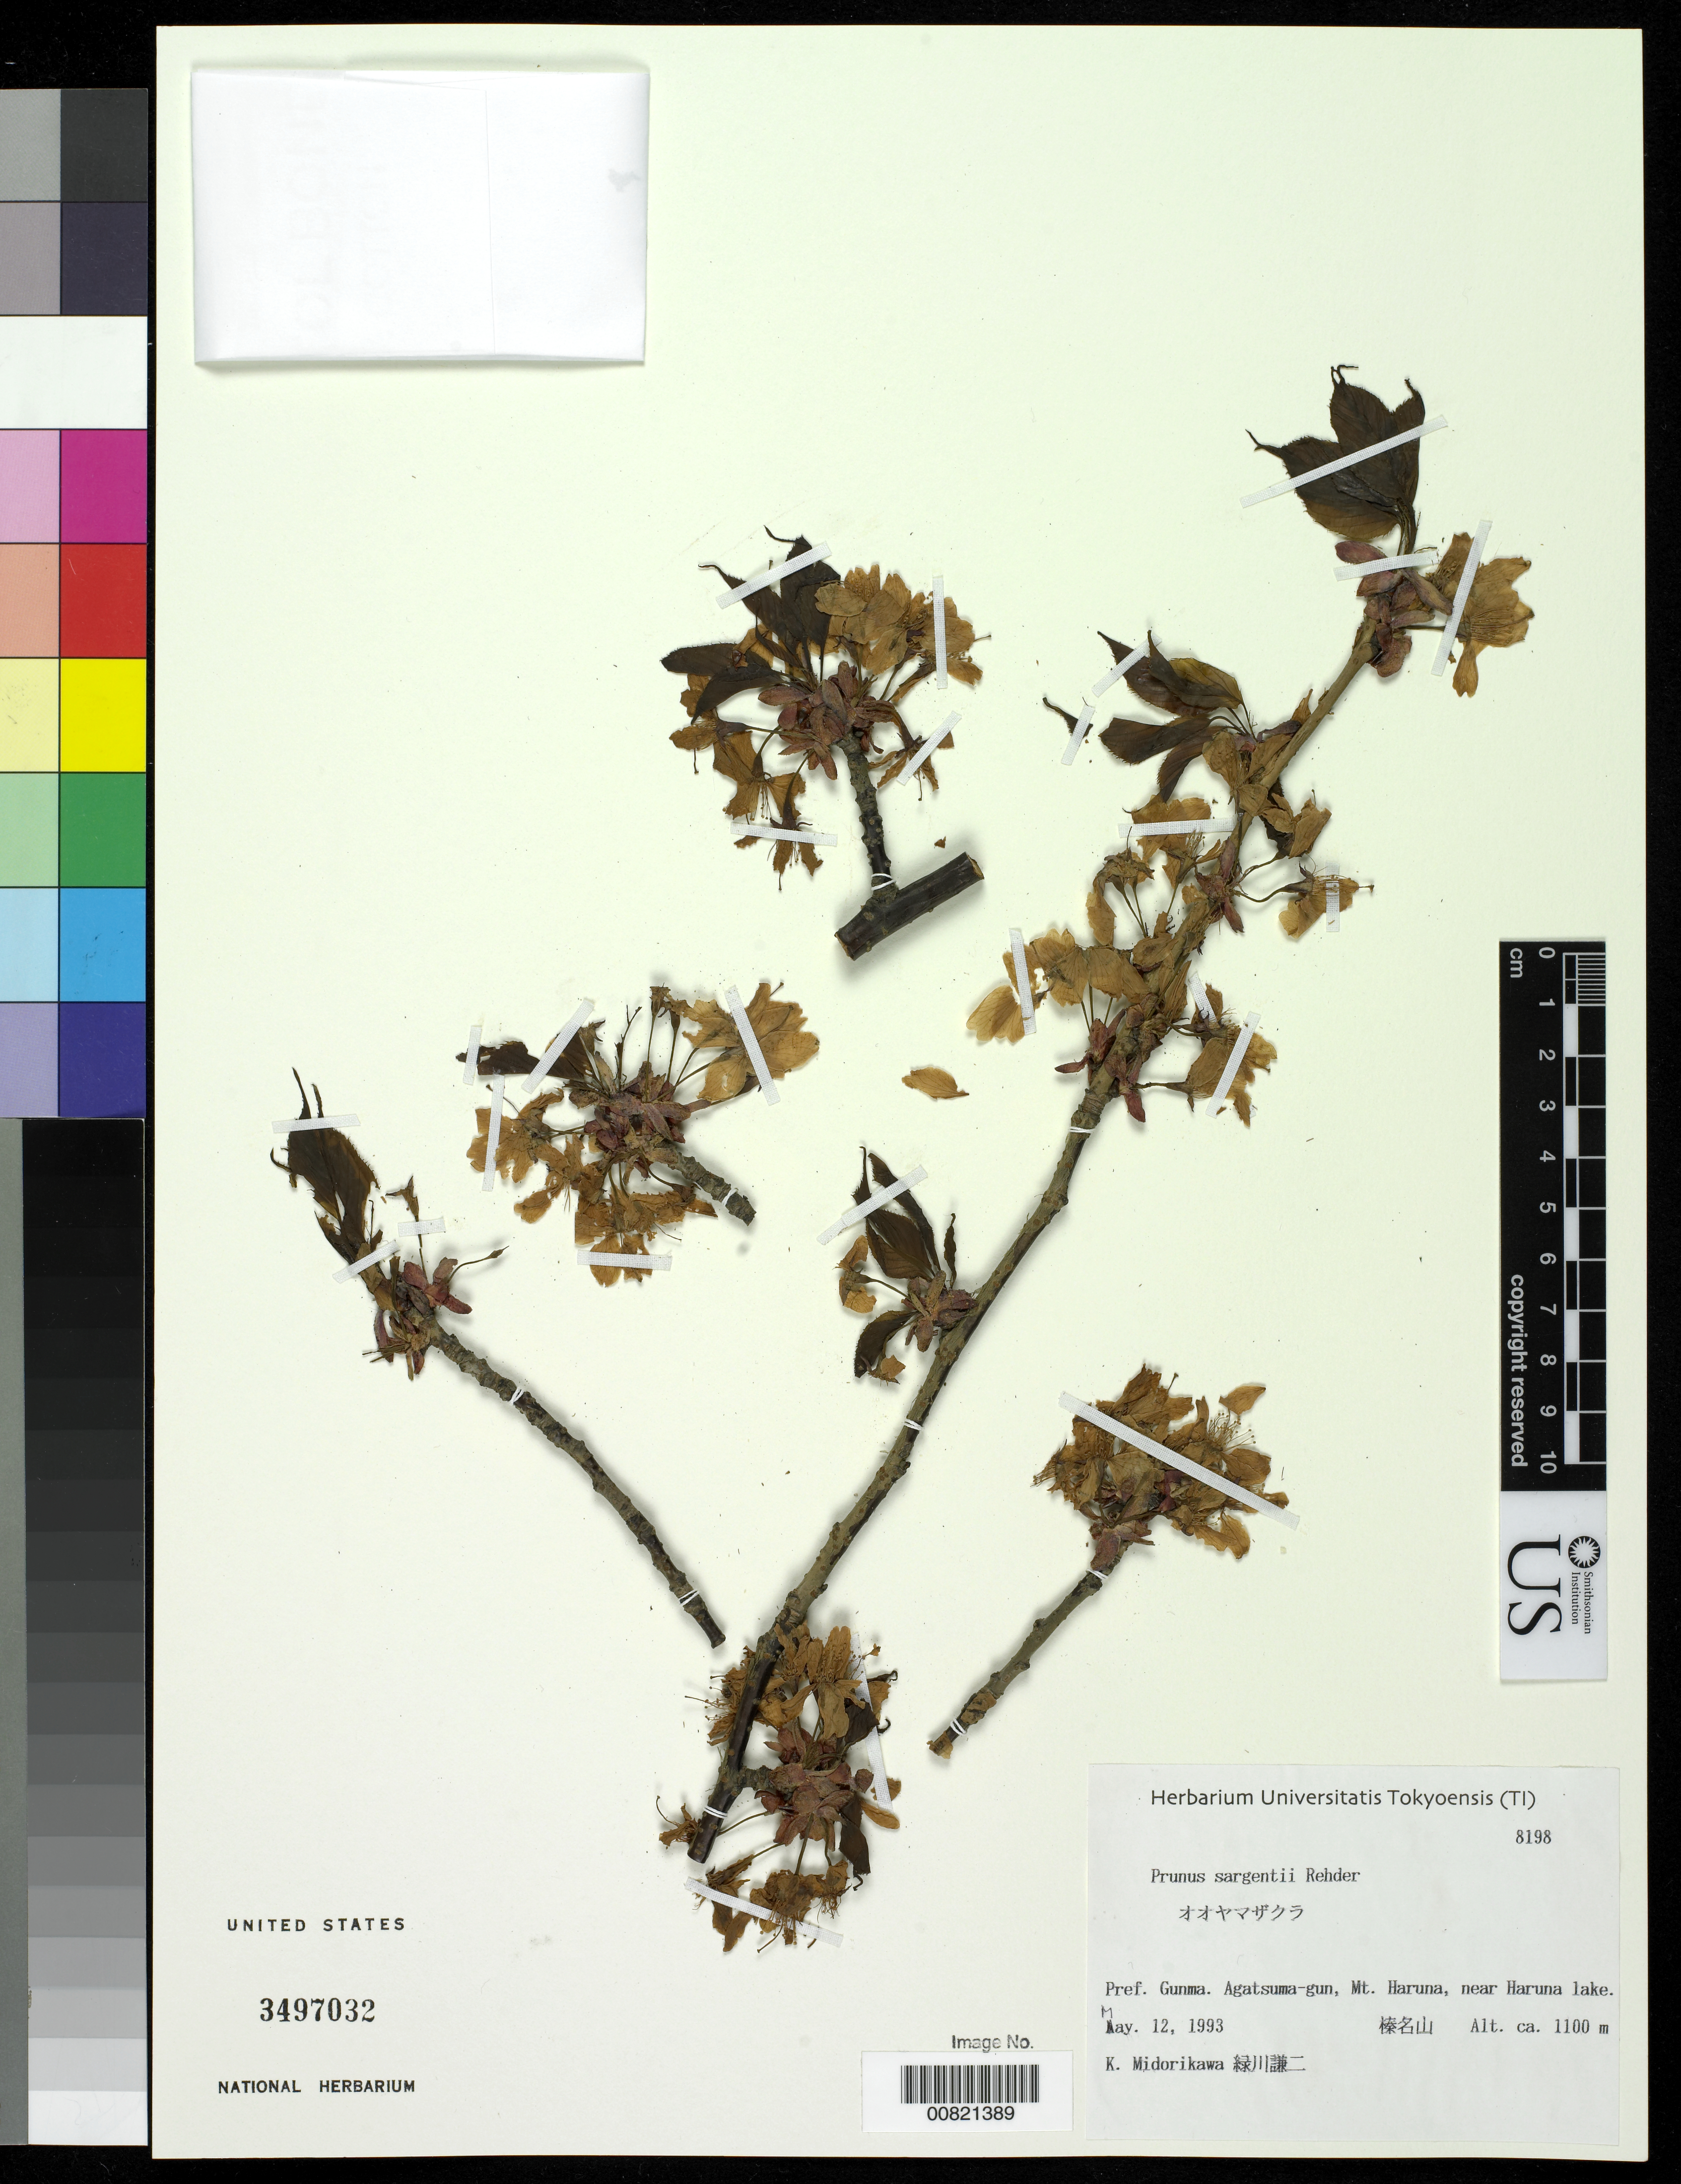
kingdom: Plantae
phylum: Tracheophyta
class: Magnoliopsida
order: Rosales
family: Rosaceae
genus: Prunus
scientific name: Prunus sargentii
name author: Rehder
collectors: K. Midorikawa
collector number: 8198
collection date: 1993-05-12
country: Japan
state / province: Gunma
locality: Agatsuma-gun, Mt. Haruna, near Haruna Lake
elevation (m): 1100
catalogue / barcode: US 3497032